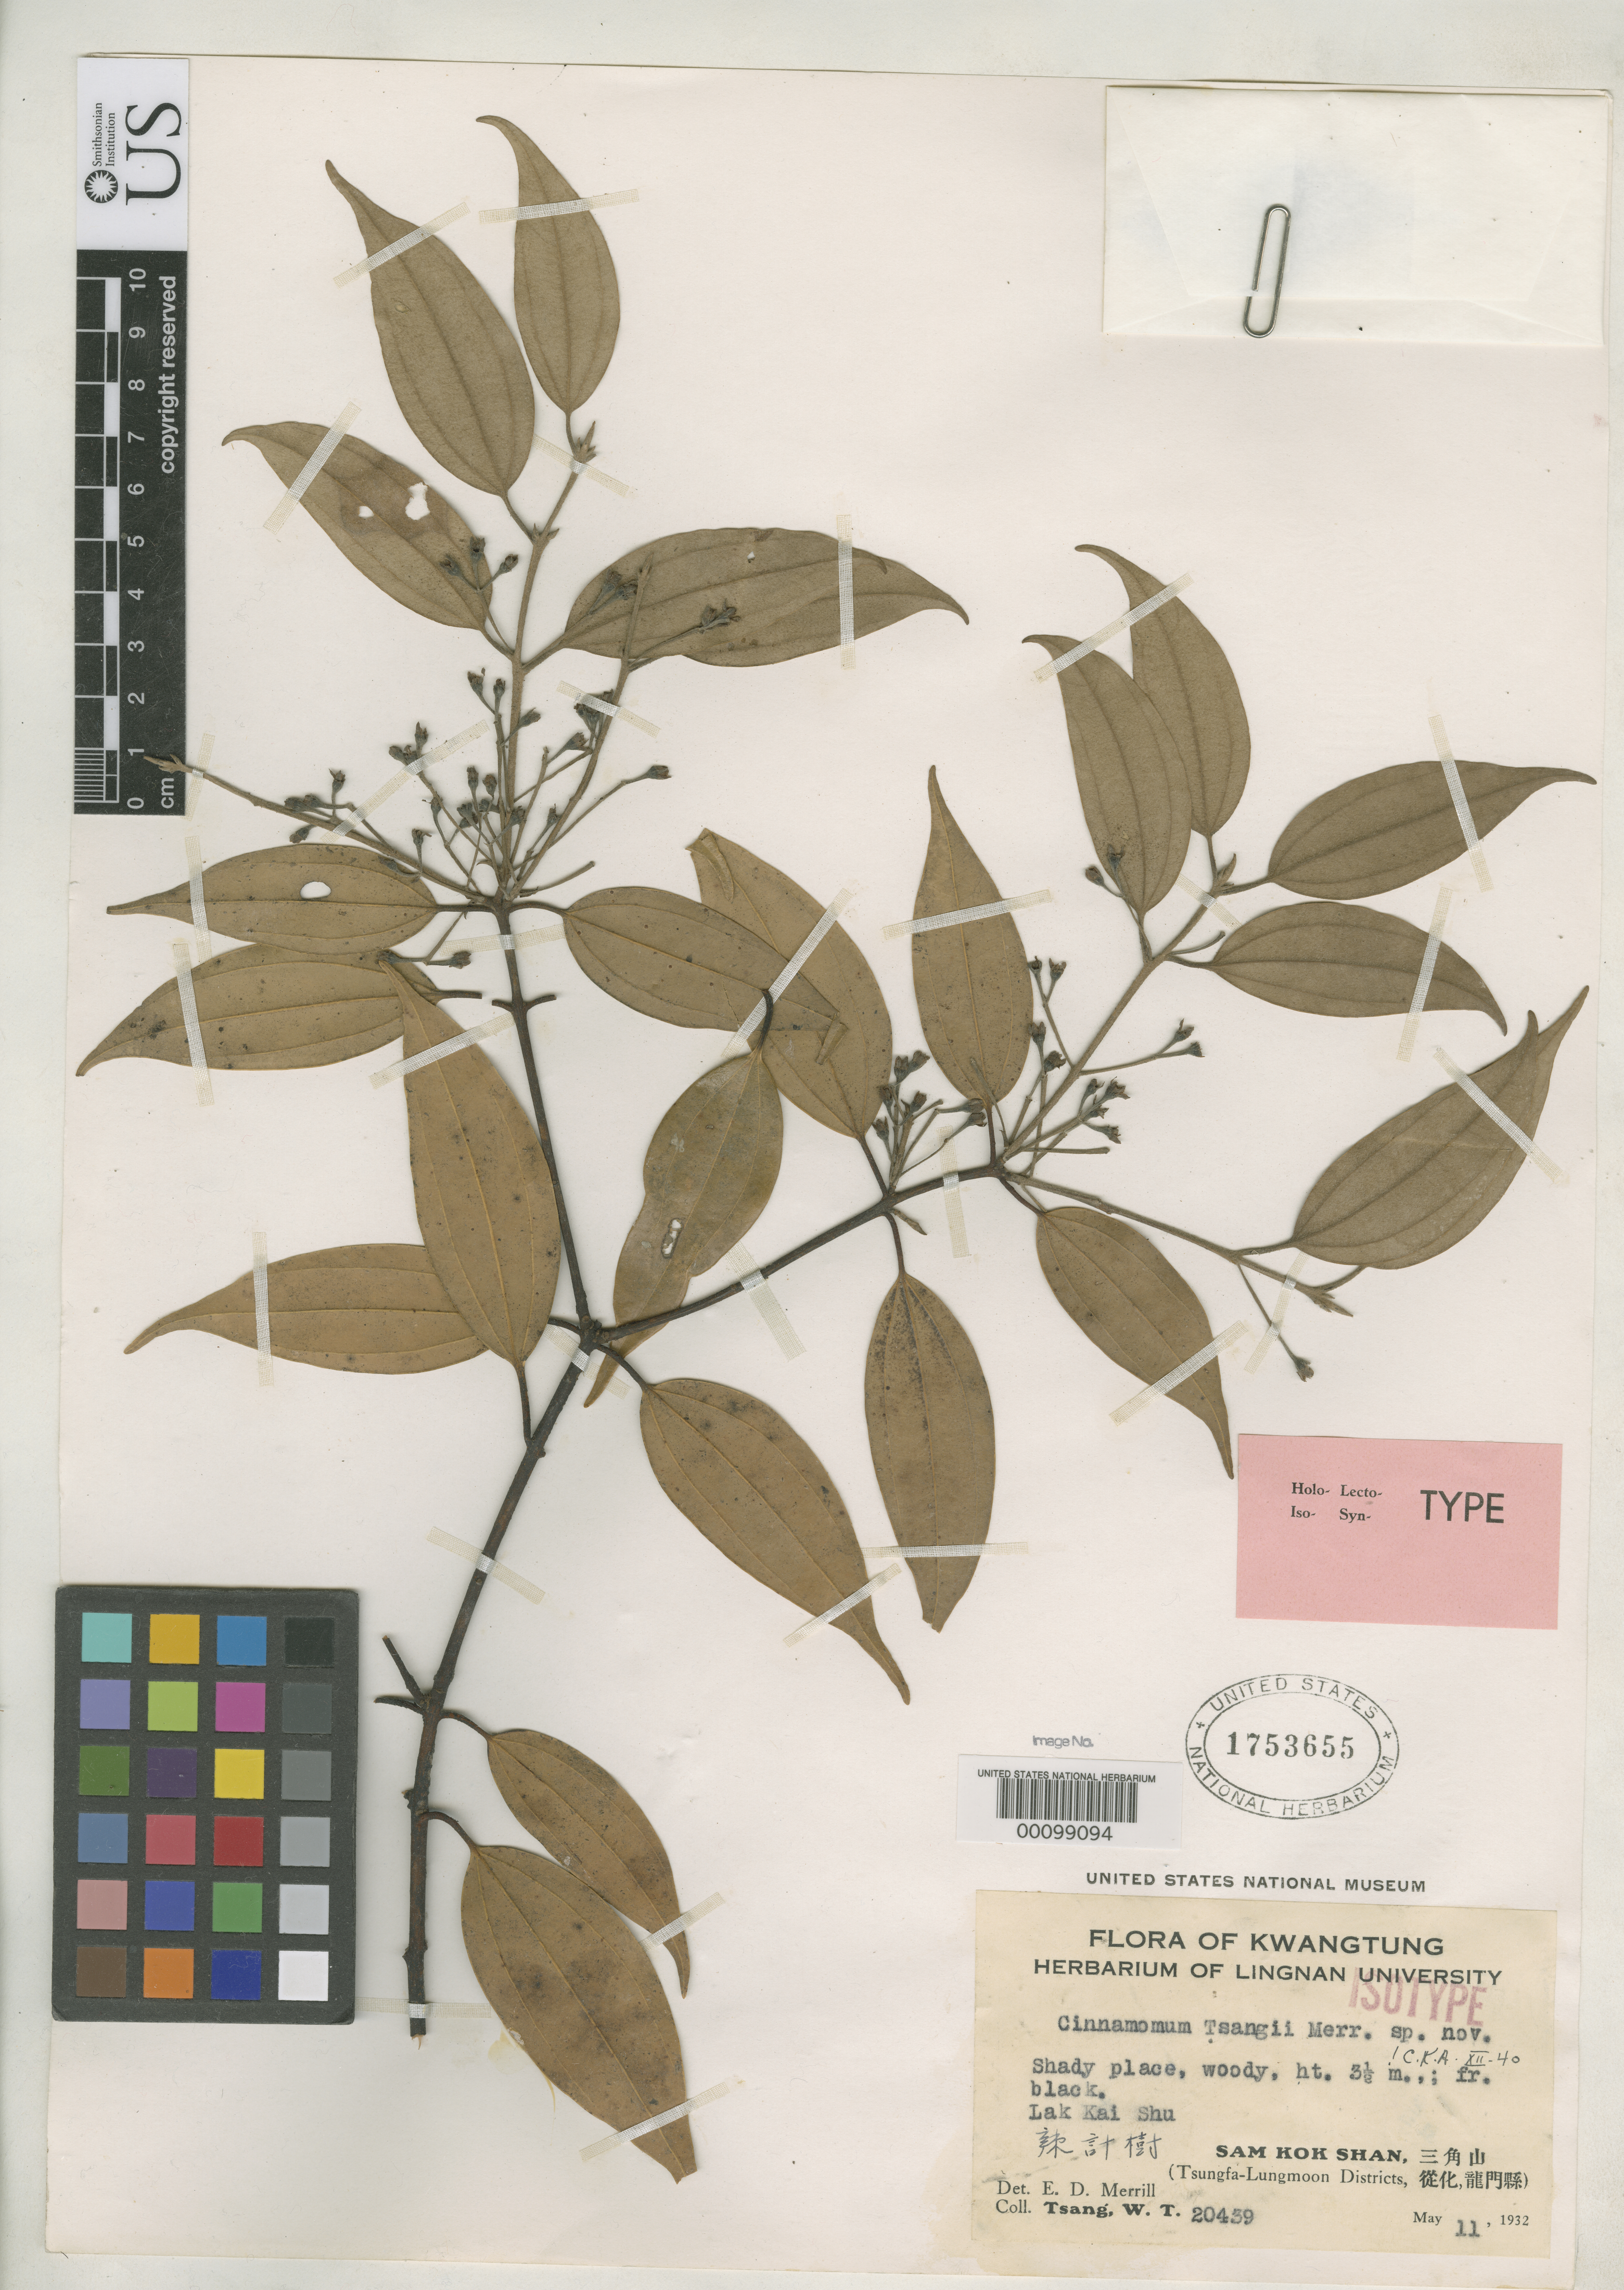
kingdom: Plantae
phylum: Tracheophyta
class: Magnoliopsida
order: Laurales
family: Lauraceae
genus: Cinnamomum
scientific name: Cinnamomum tsangii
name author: Merr.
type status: Isotype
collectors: W. T. Tsang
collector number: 20439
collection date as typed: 11 May 1932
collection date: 1932-05-11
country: China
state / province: Guangdong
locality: Tsungfa-Lungmoon.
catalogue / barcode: US 1753655